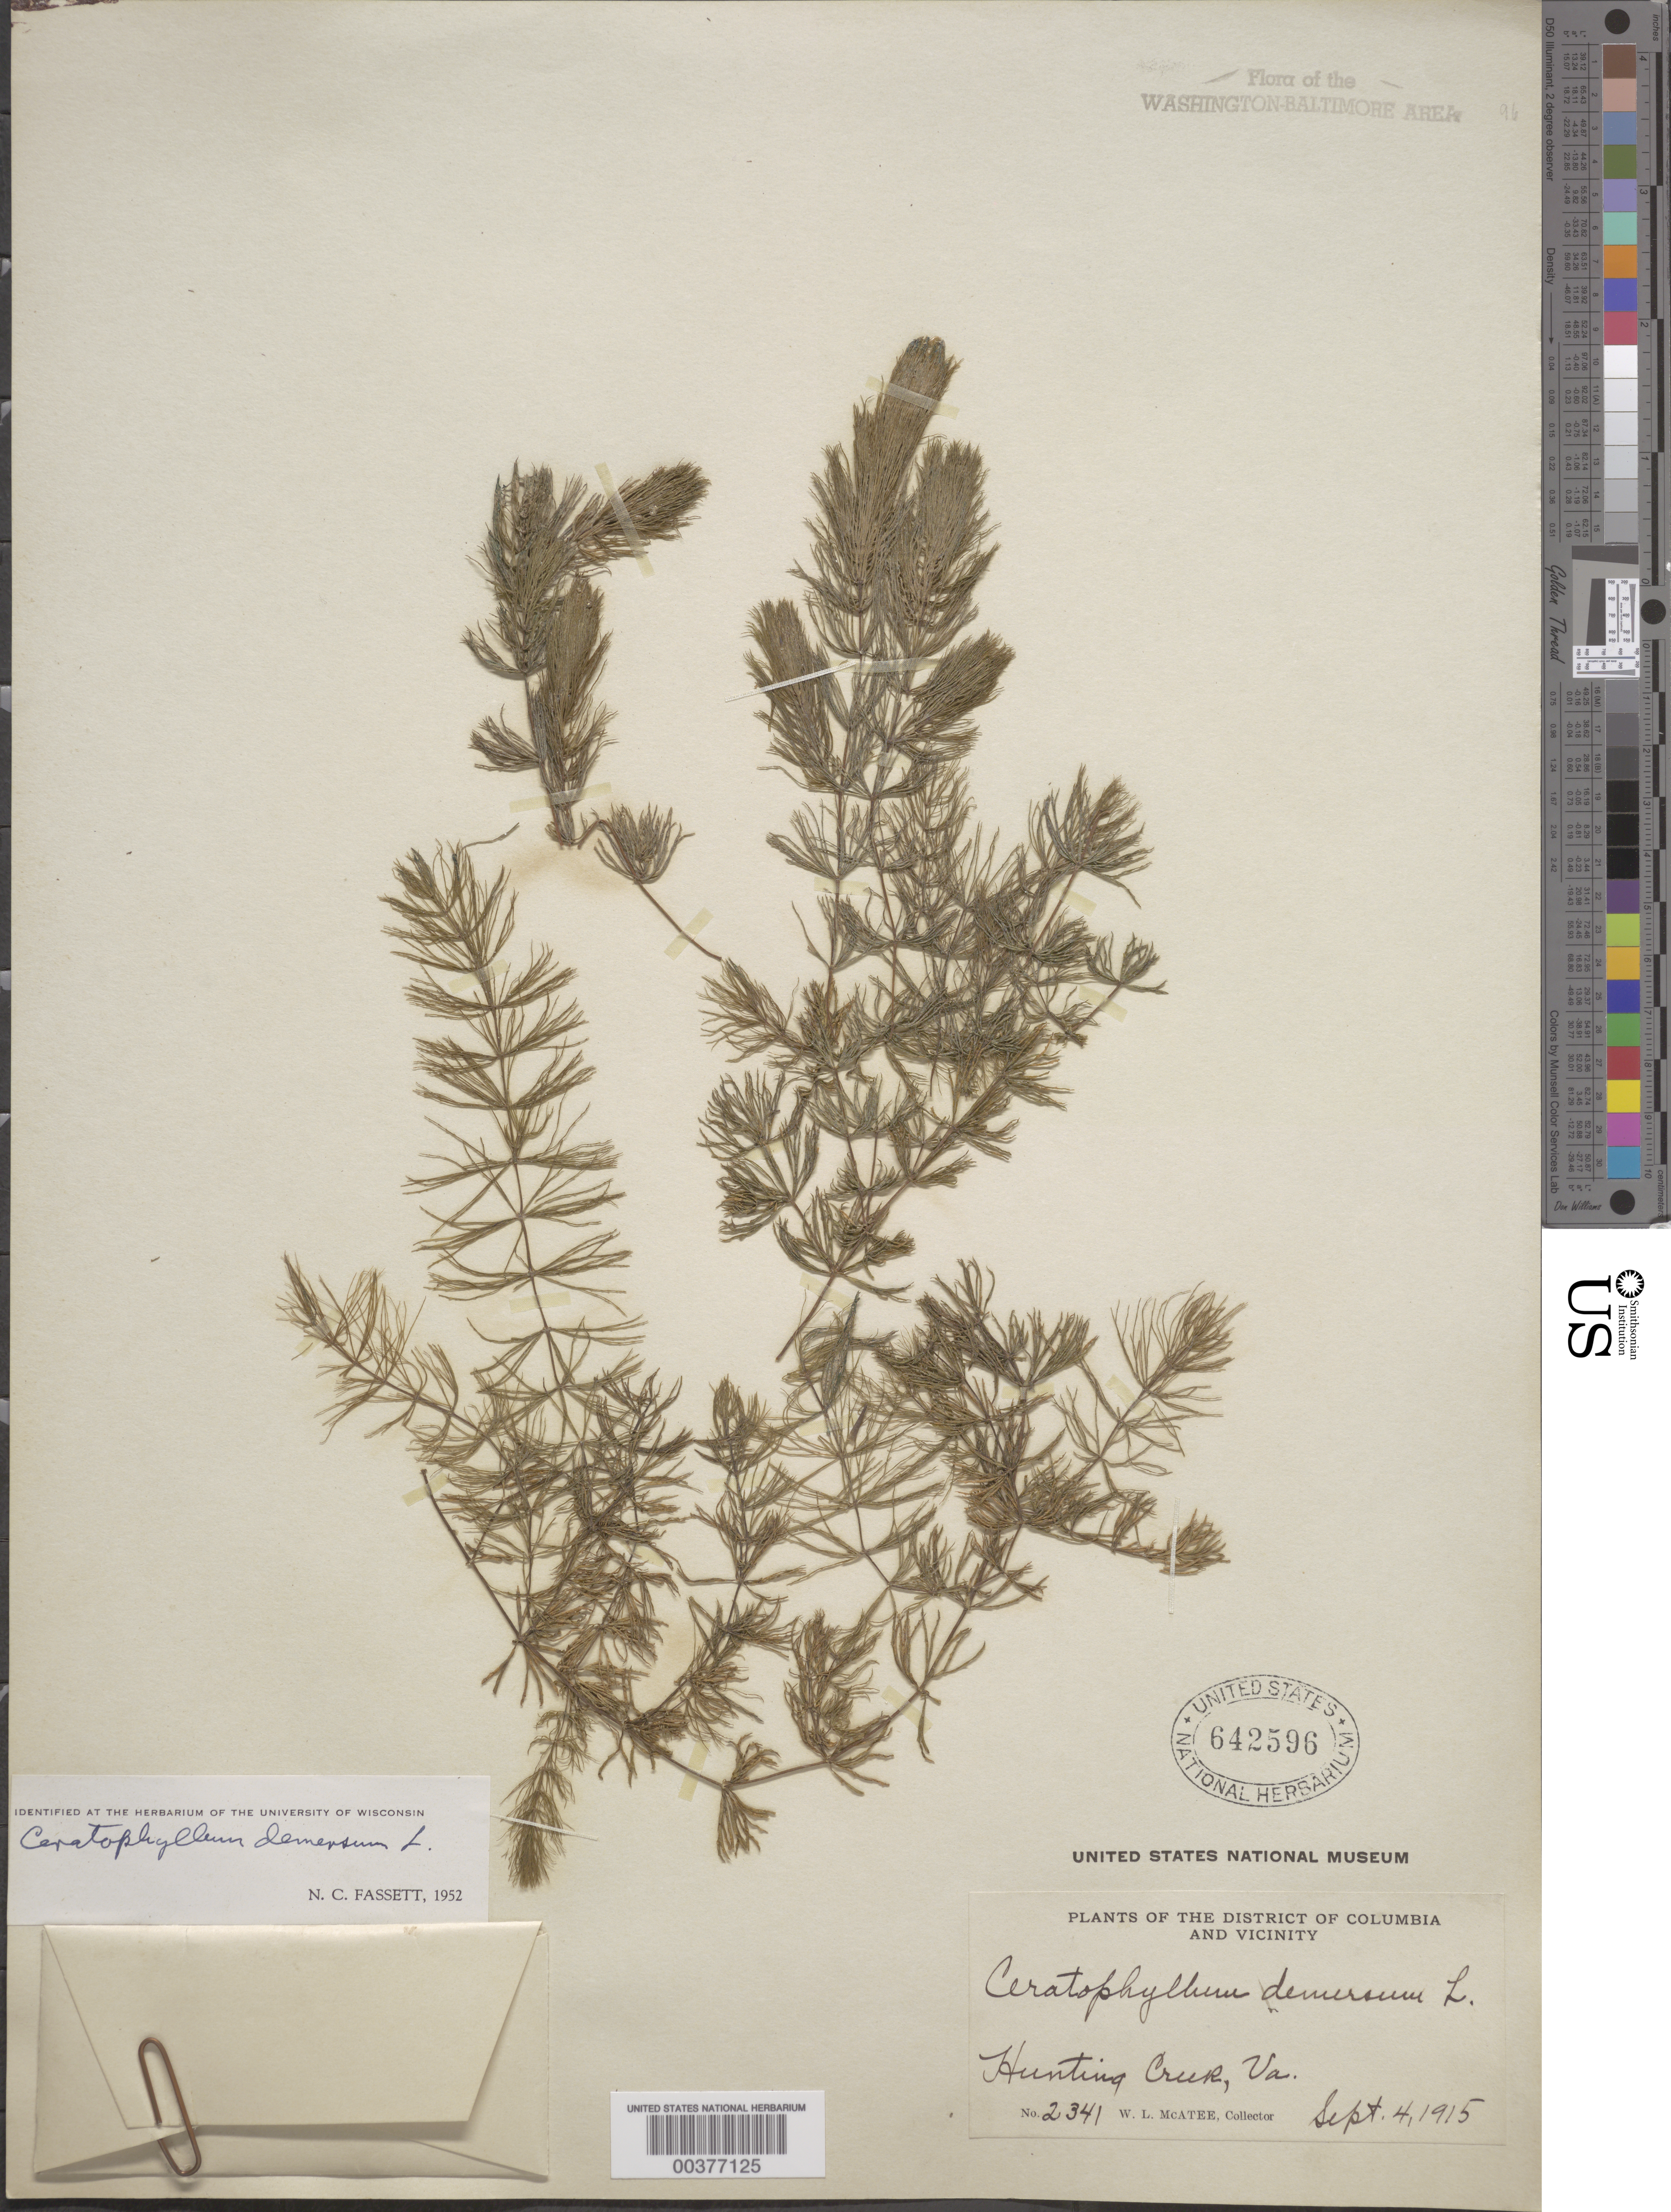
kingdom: Plantae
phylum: Tracheophyta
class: Magnoliopsida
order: Ceratophyllales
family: Ceratophyllaceae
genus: Ceratophyllum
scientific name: Ceratophyllum demersum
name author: L.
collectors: W. McAtee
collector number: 2341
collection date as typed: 04 Sep 1915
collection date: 1915-09-04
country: United States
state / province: Virginia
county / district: Fairfax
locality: Hunting Creek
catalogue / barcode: US 642596